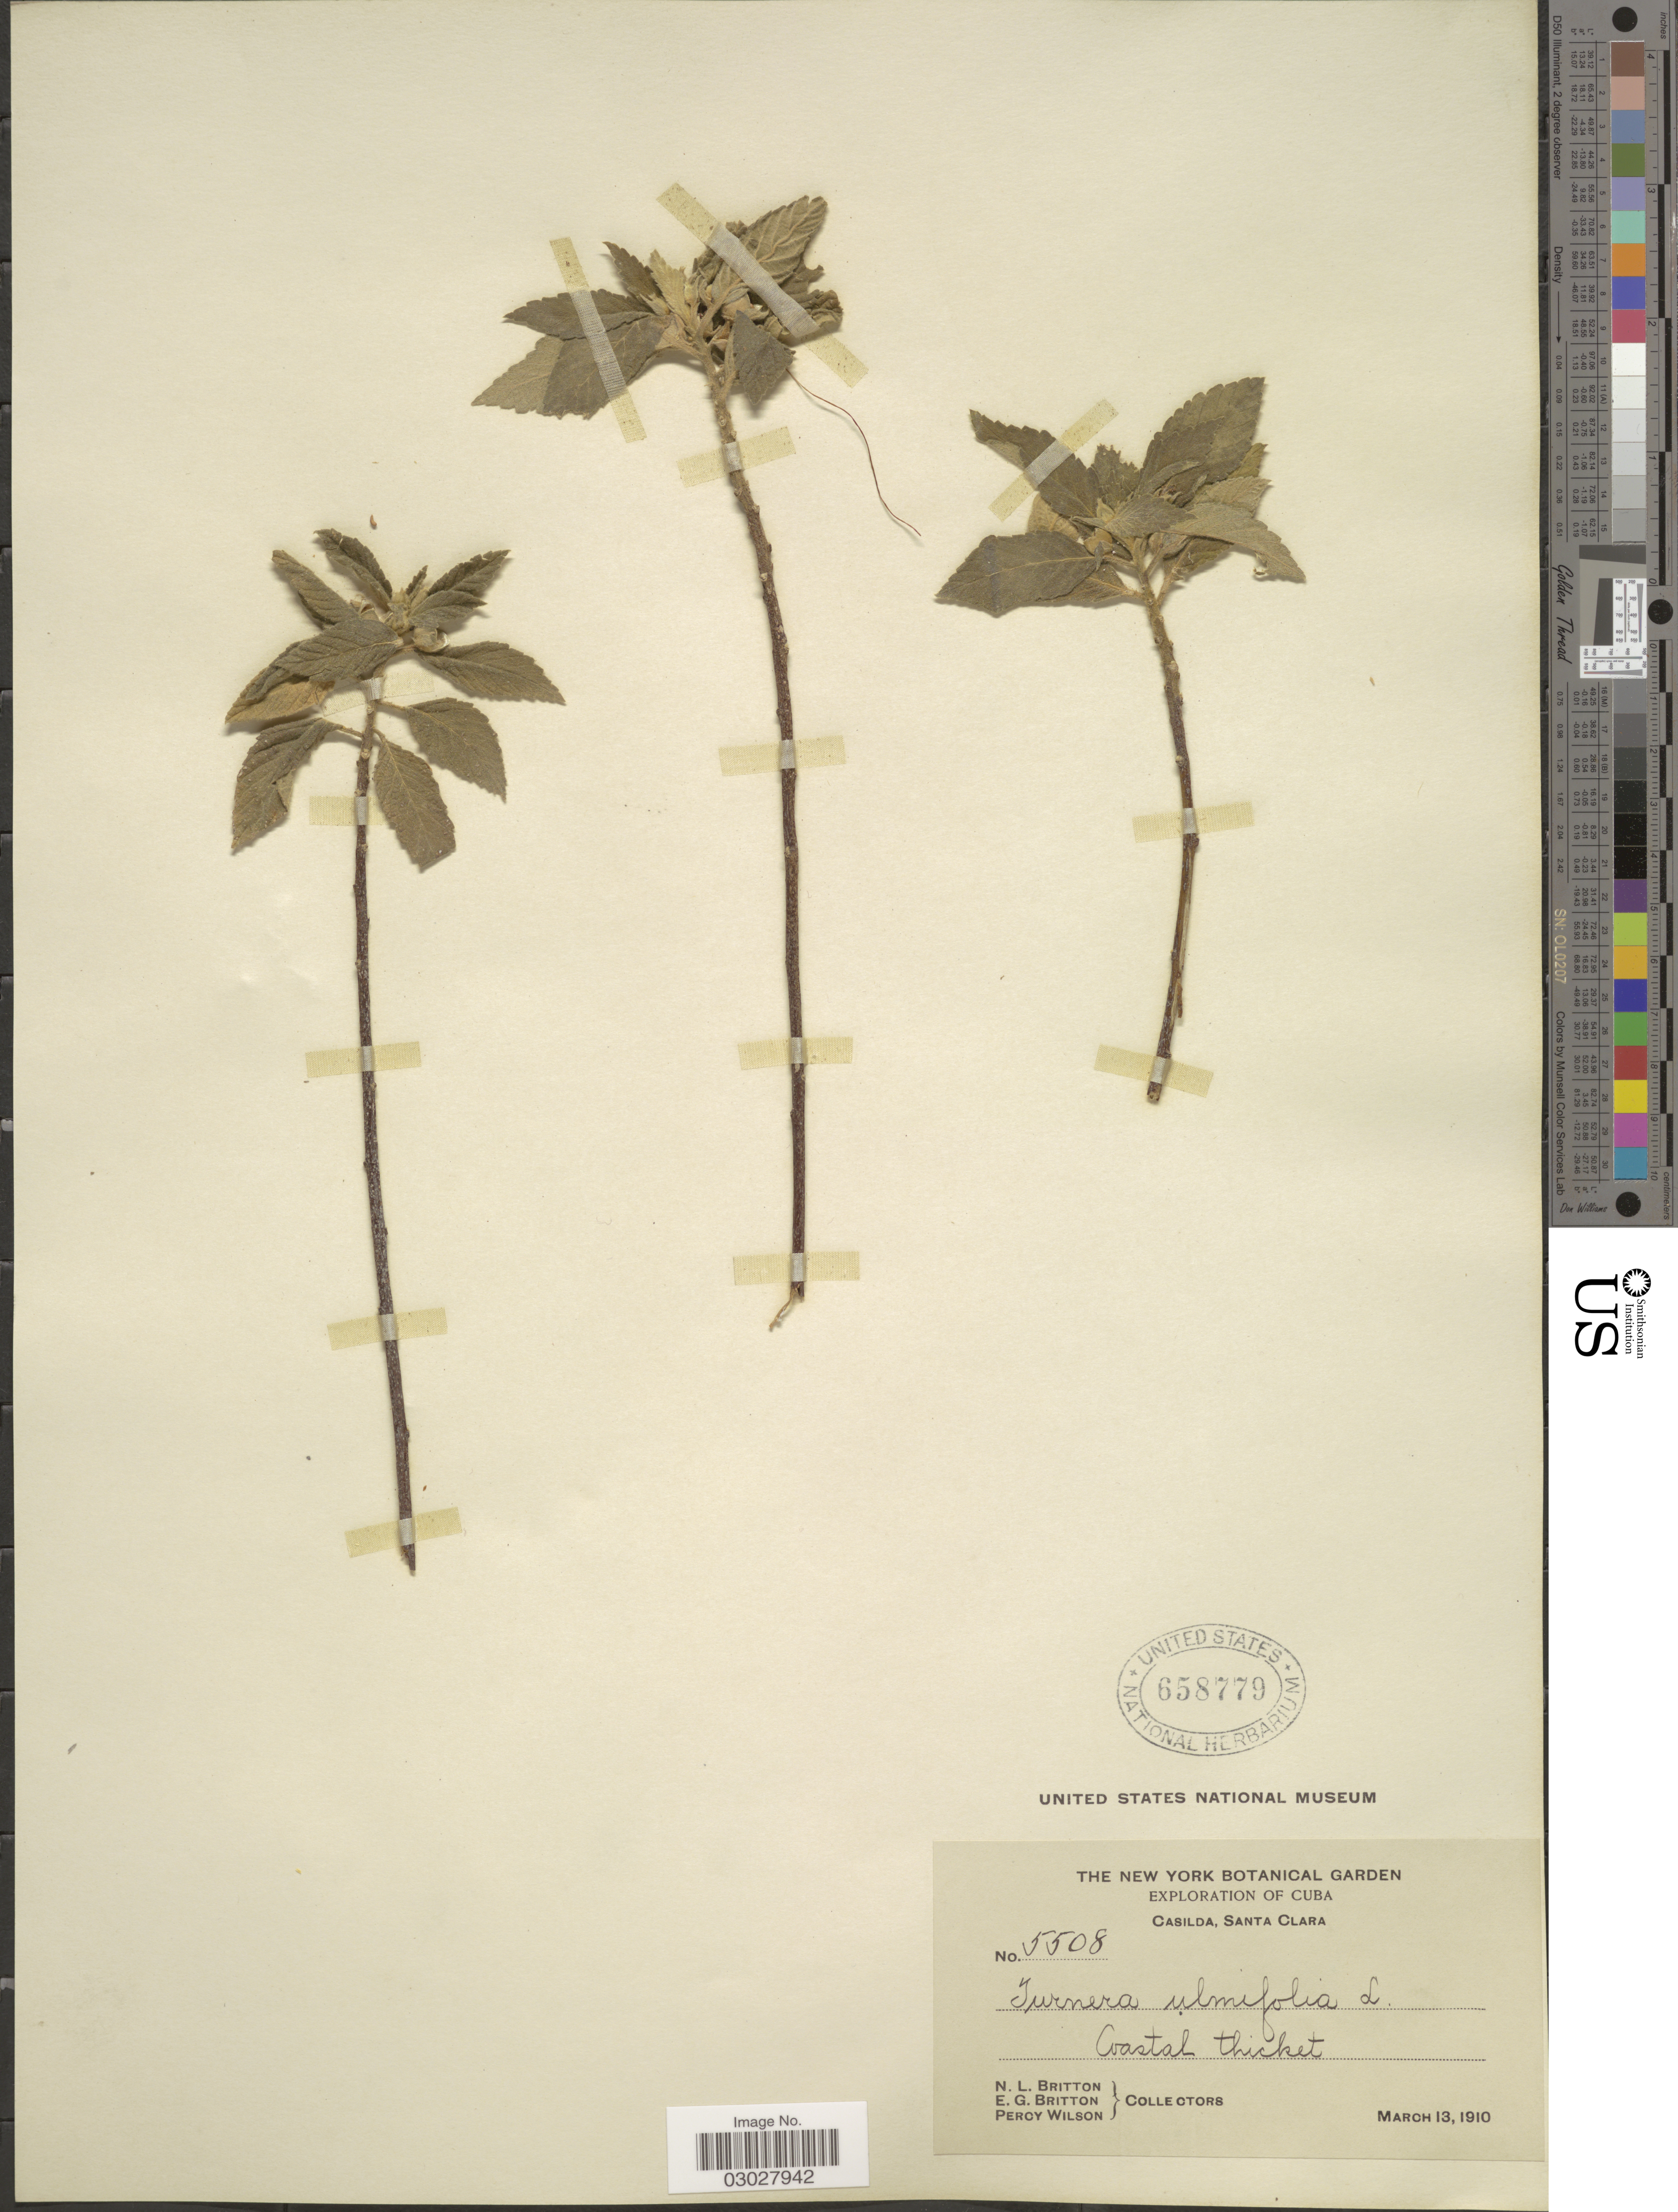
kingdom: Plantae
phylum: Tracheophyta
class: Magnoliopsida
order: Malpighiales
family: Turneraceae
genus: Turnera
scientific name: Turnera ulmifolia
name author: L.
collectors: N. Britton, E. G. Britton & P. Wilson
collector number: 5508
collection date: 1910-03-13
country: Cuba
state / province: Las Villas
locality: Casilda, Santa Clara.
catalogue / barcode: US 658779